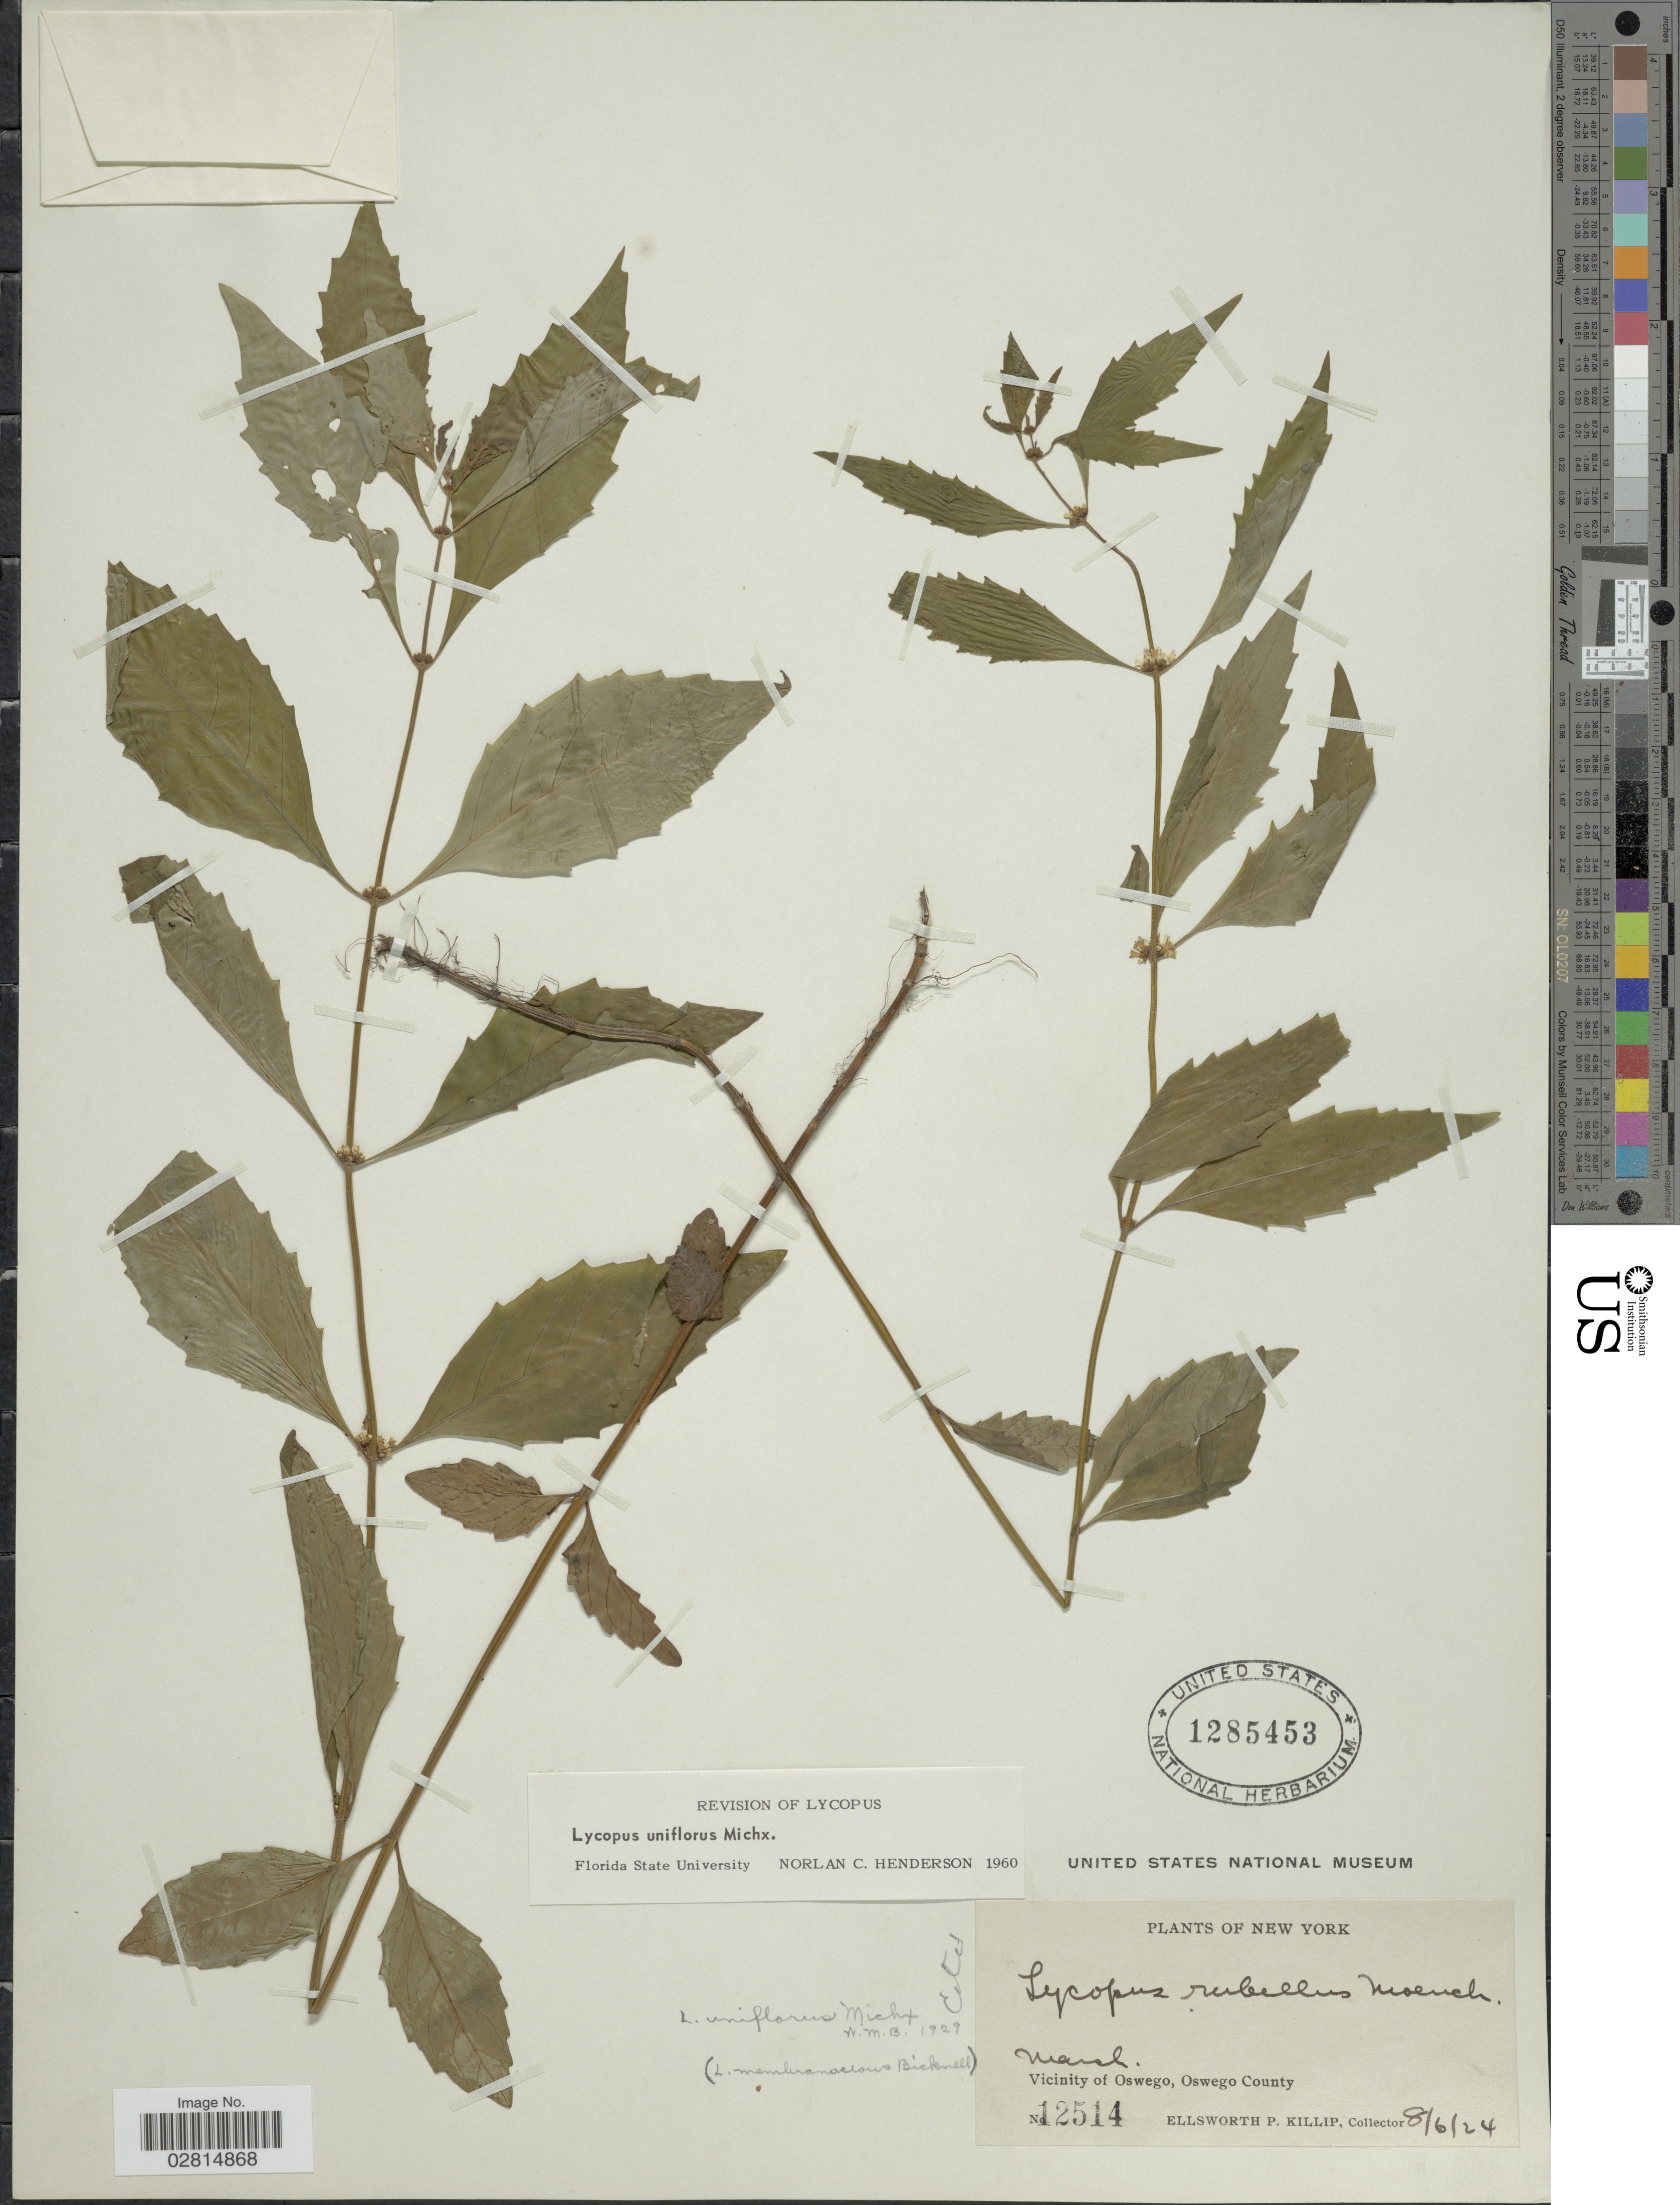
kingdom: Plantae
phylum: Tracheophyta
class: Magnoliopsida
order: Lamiales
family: Lamiaceae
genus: Lycopus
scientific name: Lycopus uniflorus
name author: Michx.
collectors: E. P. Killip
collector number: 12514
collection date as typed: Transcribed d/m/y: 6/8/24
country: United States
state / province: New York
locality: Vicinity of Oswego, Oswego County.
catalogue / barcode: US 1285453